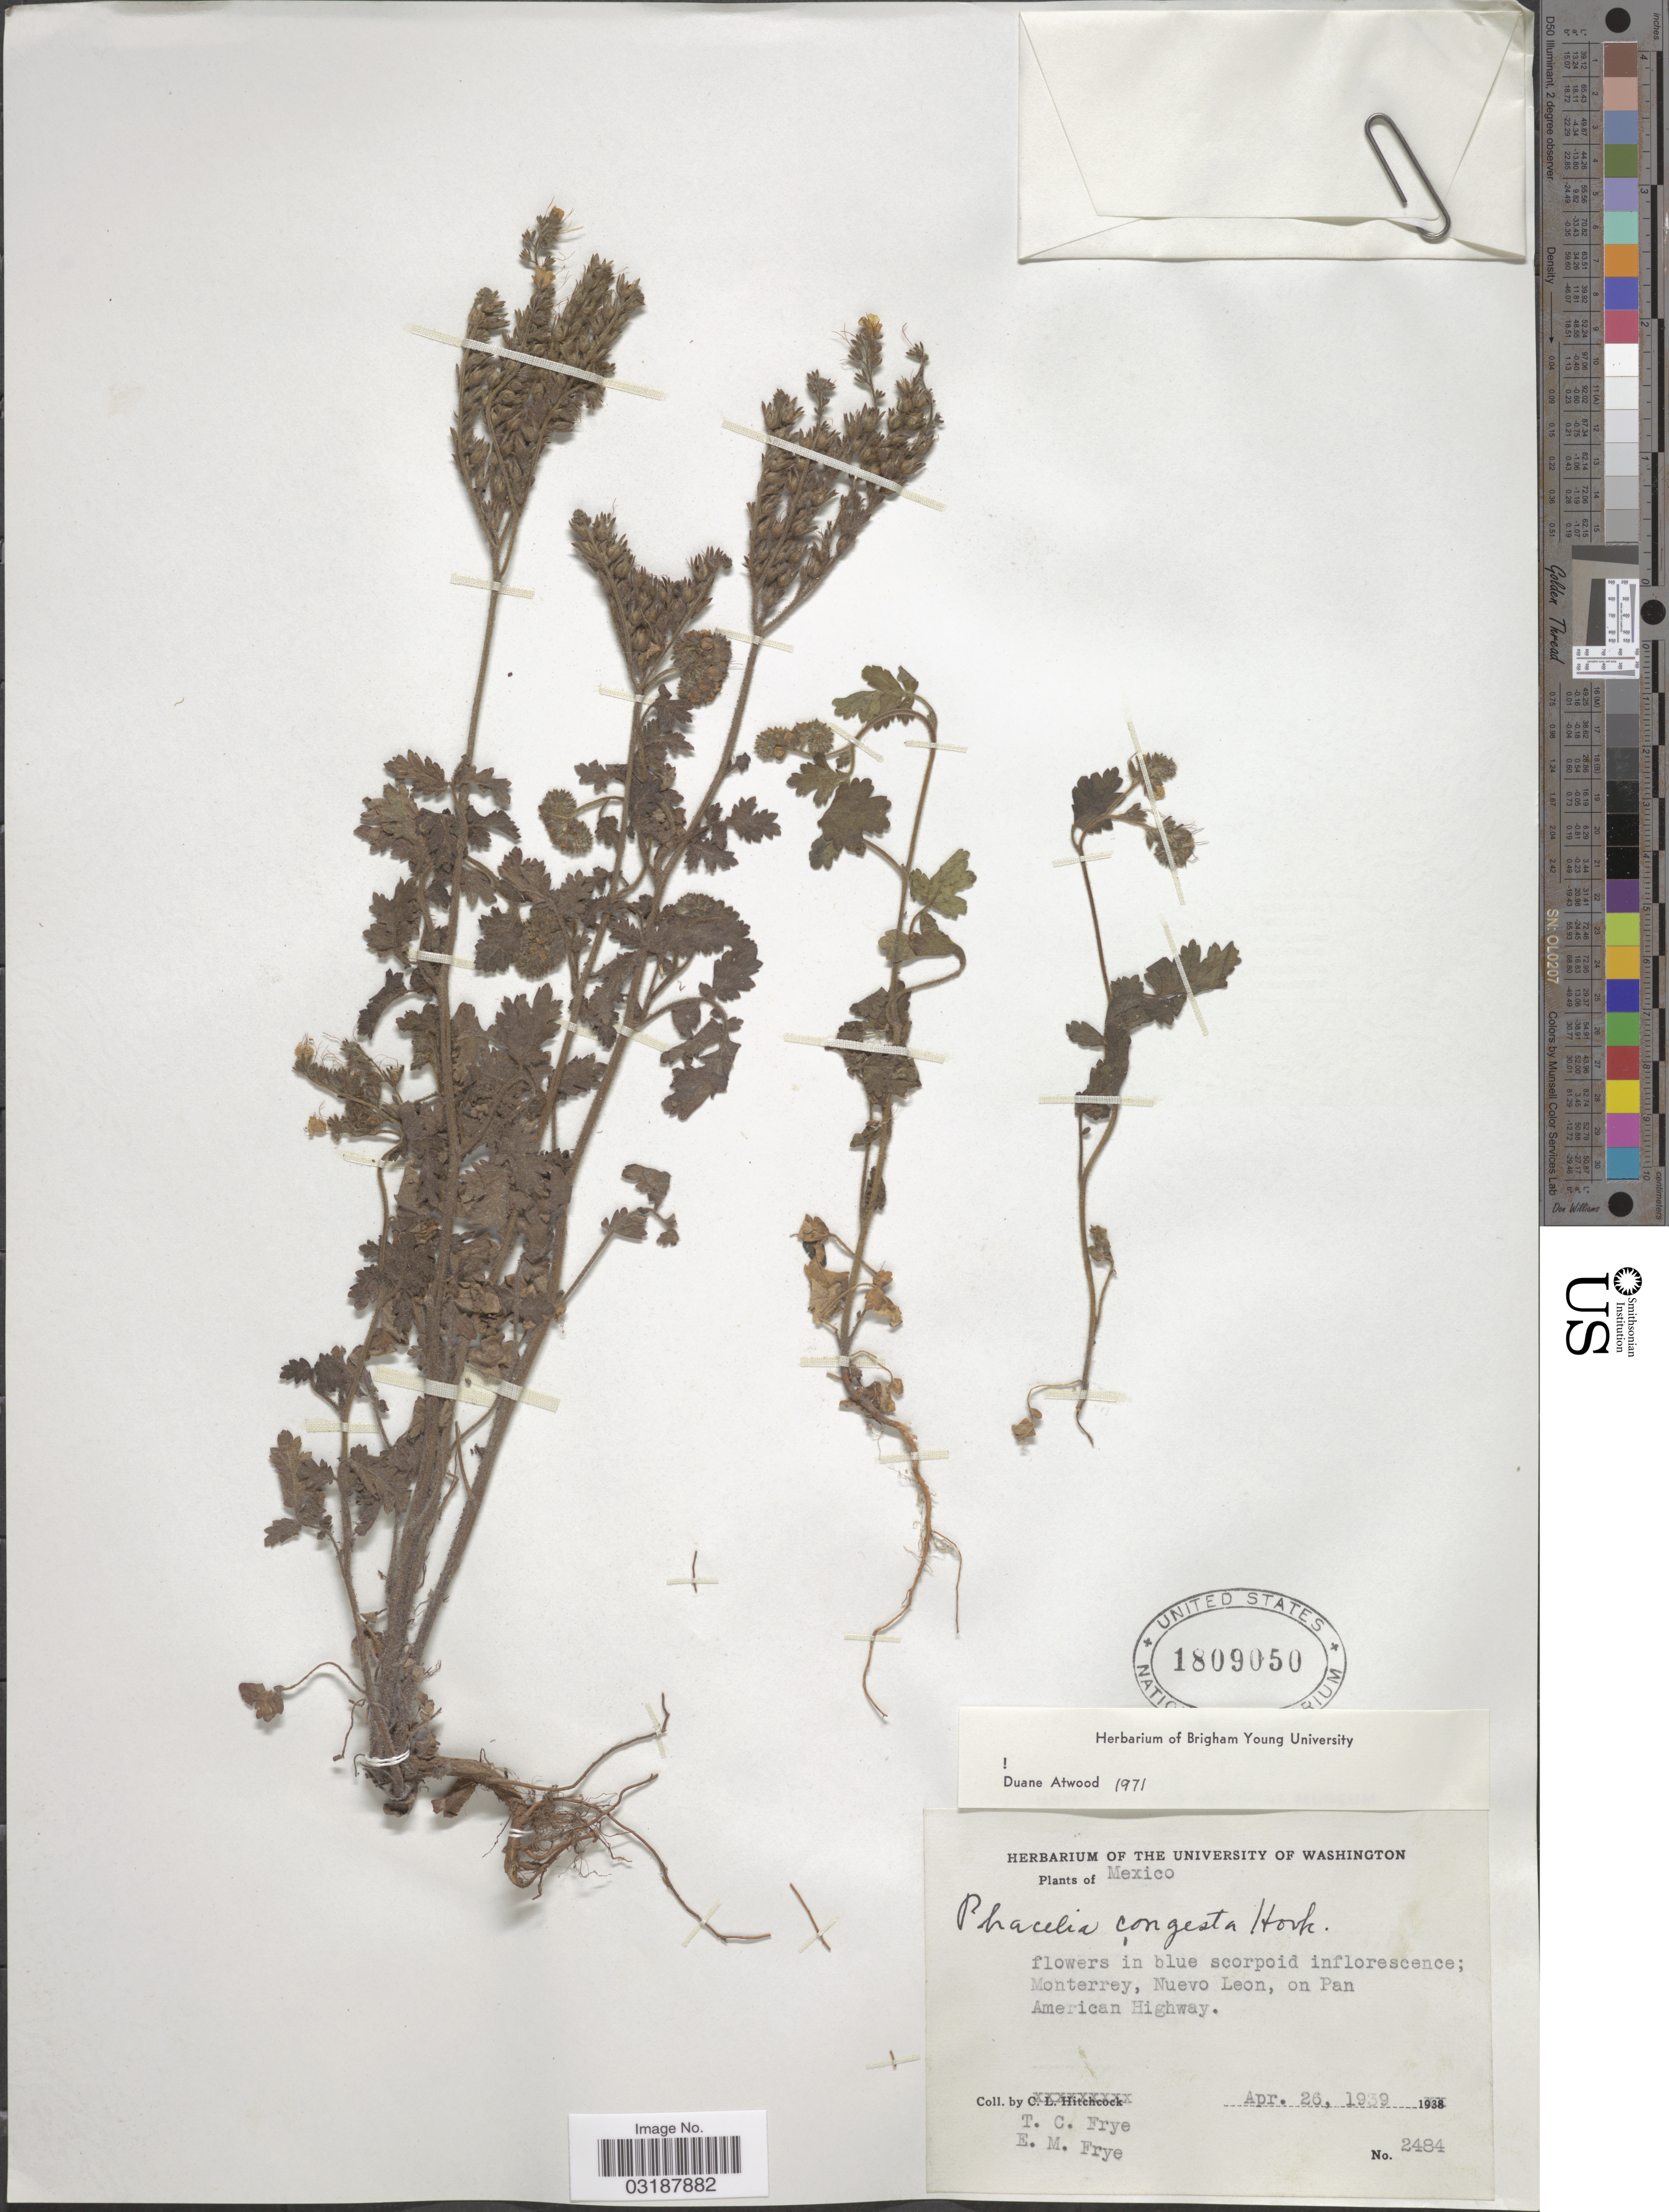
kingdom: Plantae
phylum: Tracheophyta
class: Magnoliopsida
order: Boraginales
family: Hydrophyllaceae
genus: Phacelia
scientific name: Phacelia congesta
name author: Hook.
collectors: T. C. Frye & E. Frye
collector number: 2484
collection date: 1939-04-26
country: Mexico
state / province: Nuevo León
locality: Monterrey, Nuevo Leon, on Pan American Highway.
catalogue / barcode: US 1809050